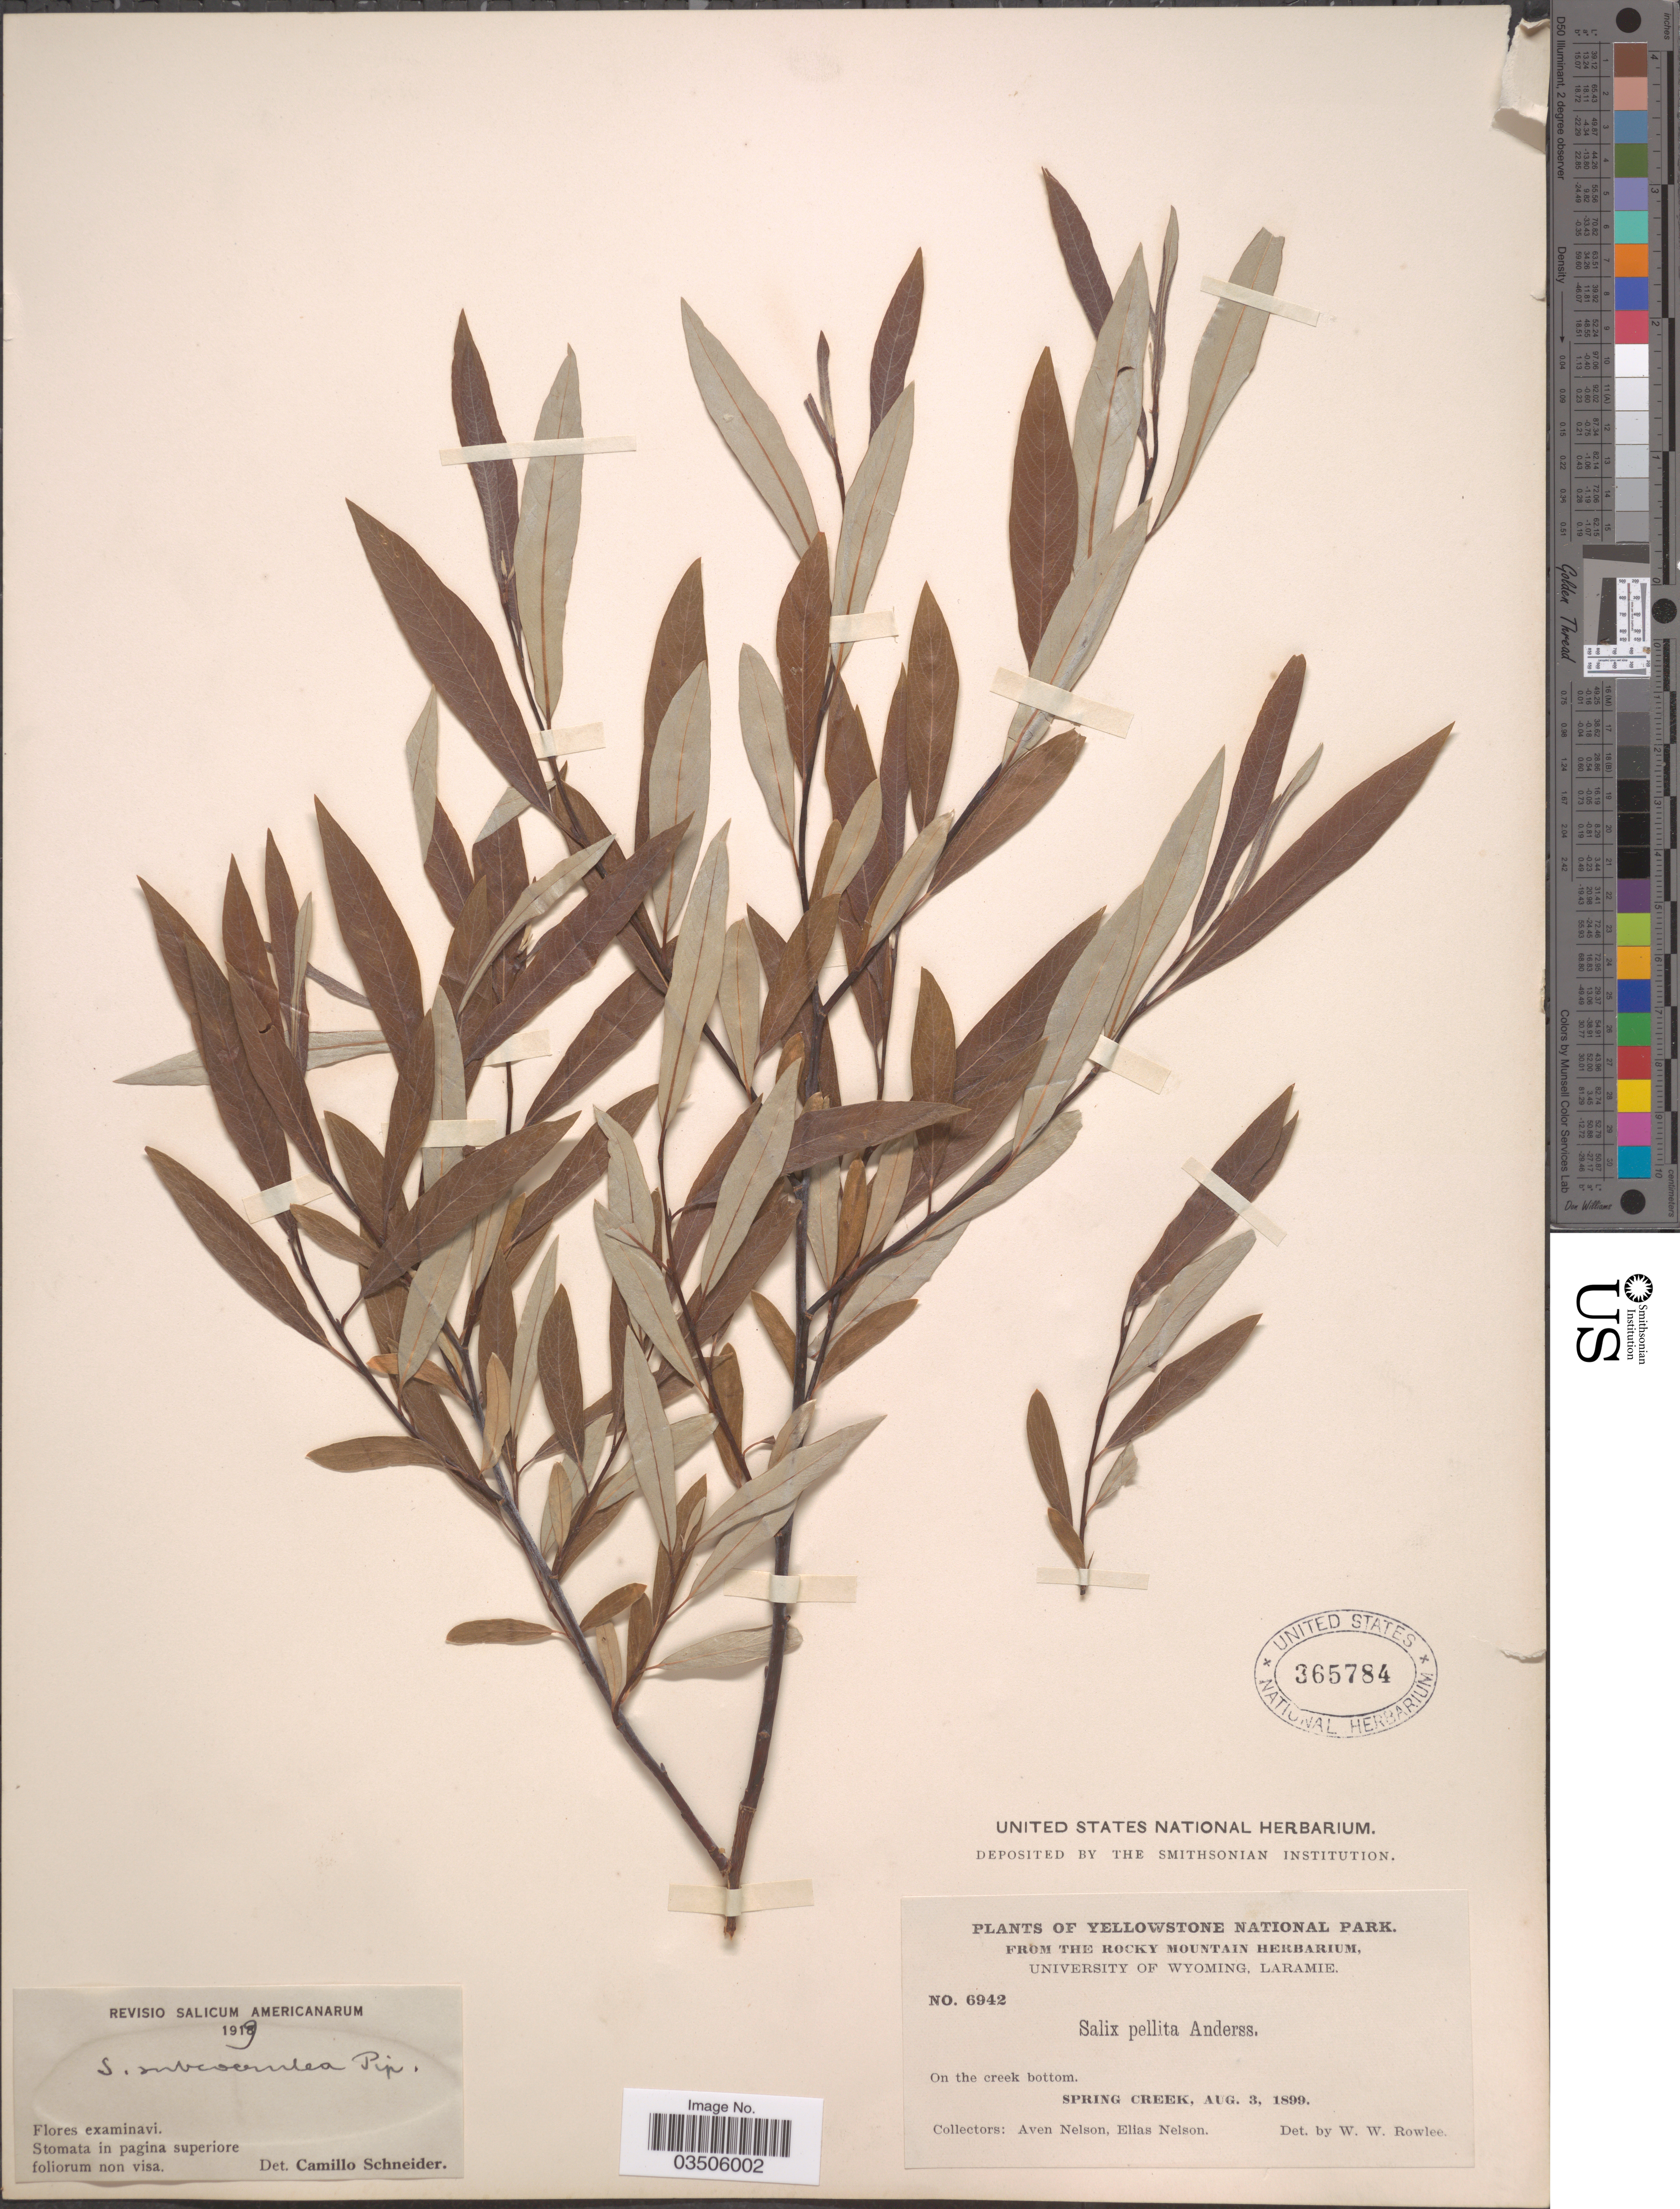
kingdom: Plantae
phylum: Tracheophyta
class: Magnoliopsida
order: Malpighiales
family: Salicaceae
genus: Salix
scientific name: Salix subcoerulea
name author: Piper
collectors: A. Nelson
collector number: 6942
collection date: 1899-08-03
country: United States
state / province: Wyoming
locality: Yellowstone National Park. On the creek bottom. Spring Creek.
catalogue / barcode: US 365784